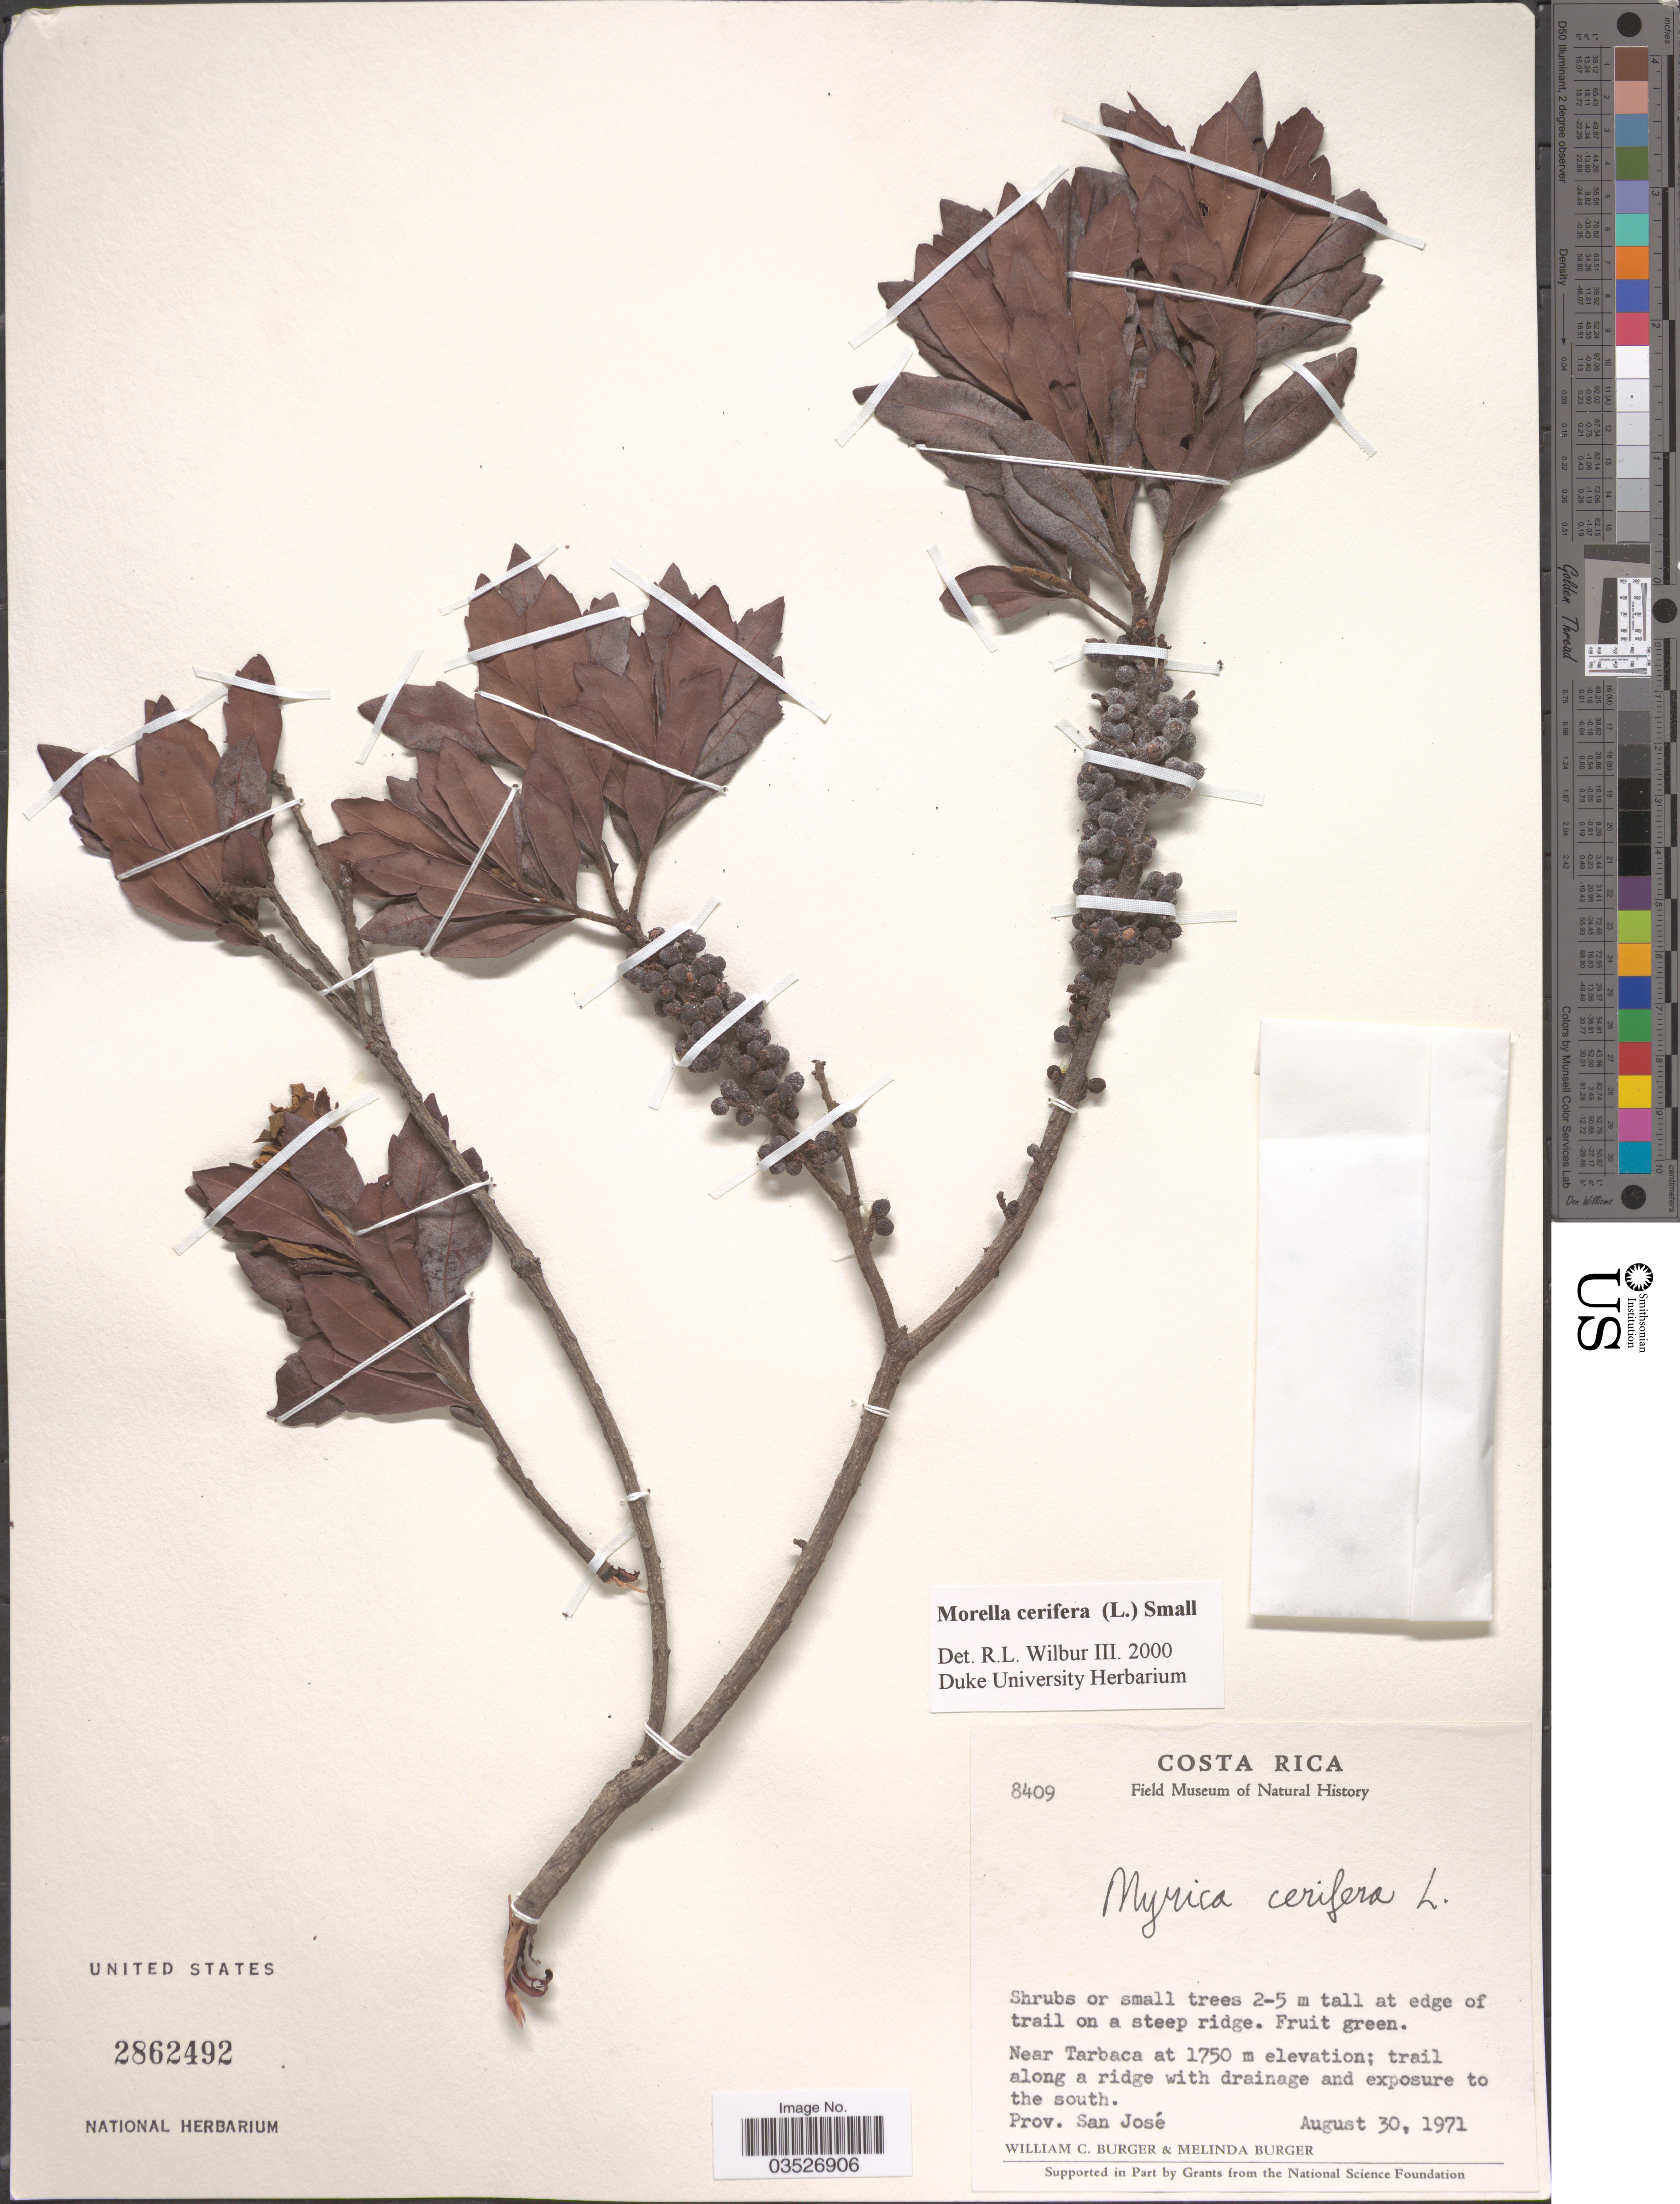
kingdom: Plantae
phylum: Tracheophyta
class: Magnoliopsida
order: Fagales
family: Myricaceae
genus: Morella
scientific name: Morella cerifera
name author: (L.) Small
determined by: Wilbur, R. L.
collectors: W. Burger & M. Burger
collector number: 8409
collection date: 1971-08-30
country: Costa Rica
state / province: San José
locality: Near Tarbaca; trail along a ridge with drainage and exposure to the south.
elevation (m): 1750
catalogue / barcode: US 2862492